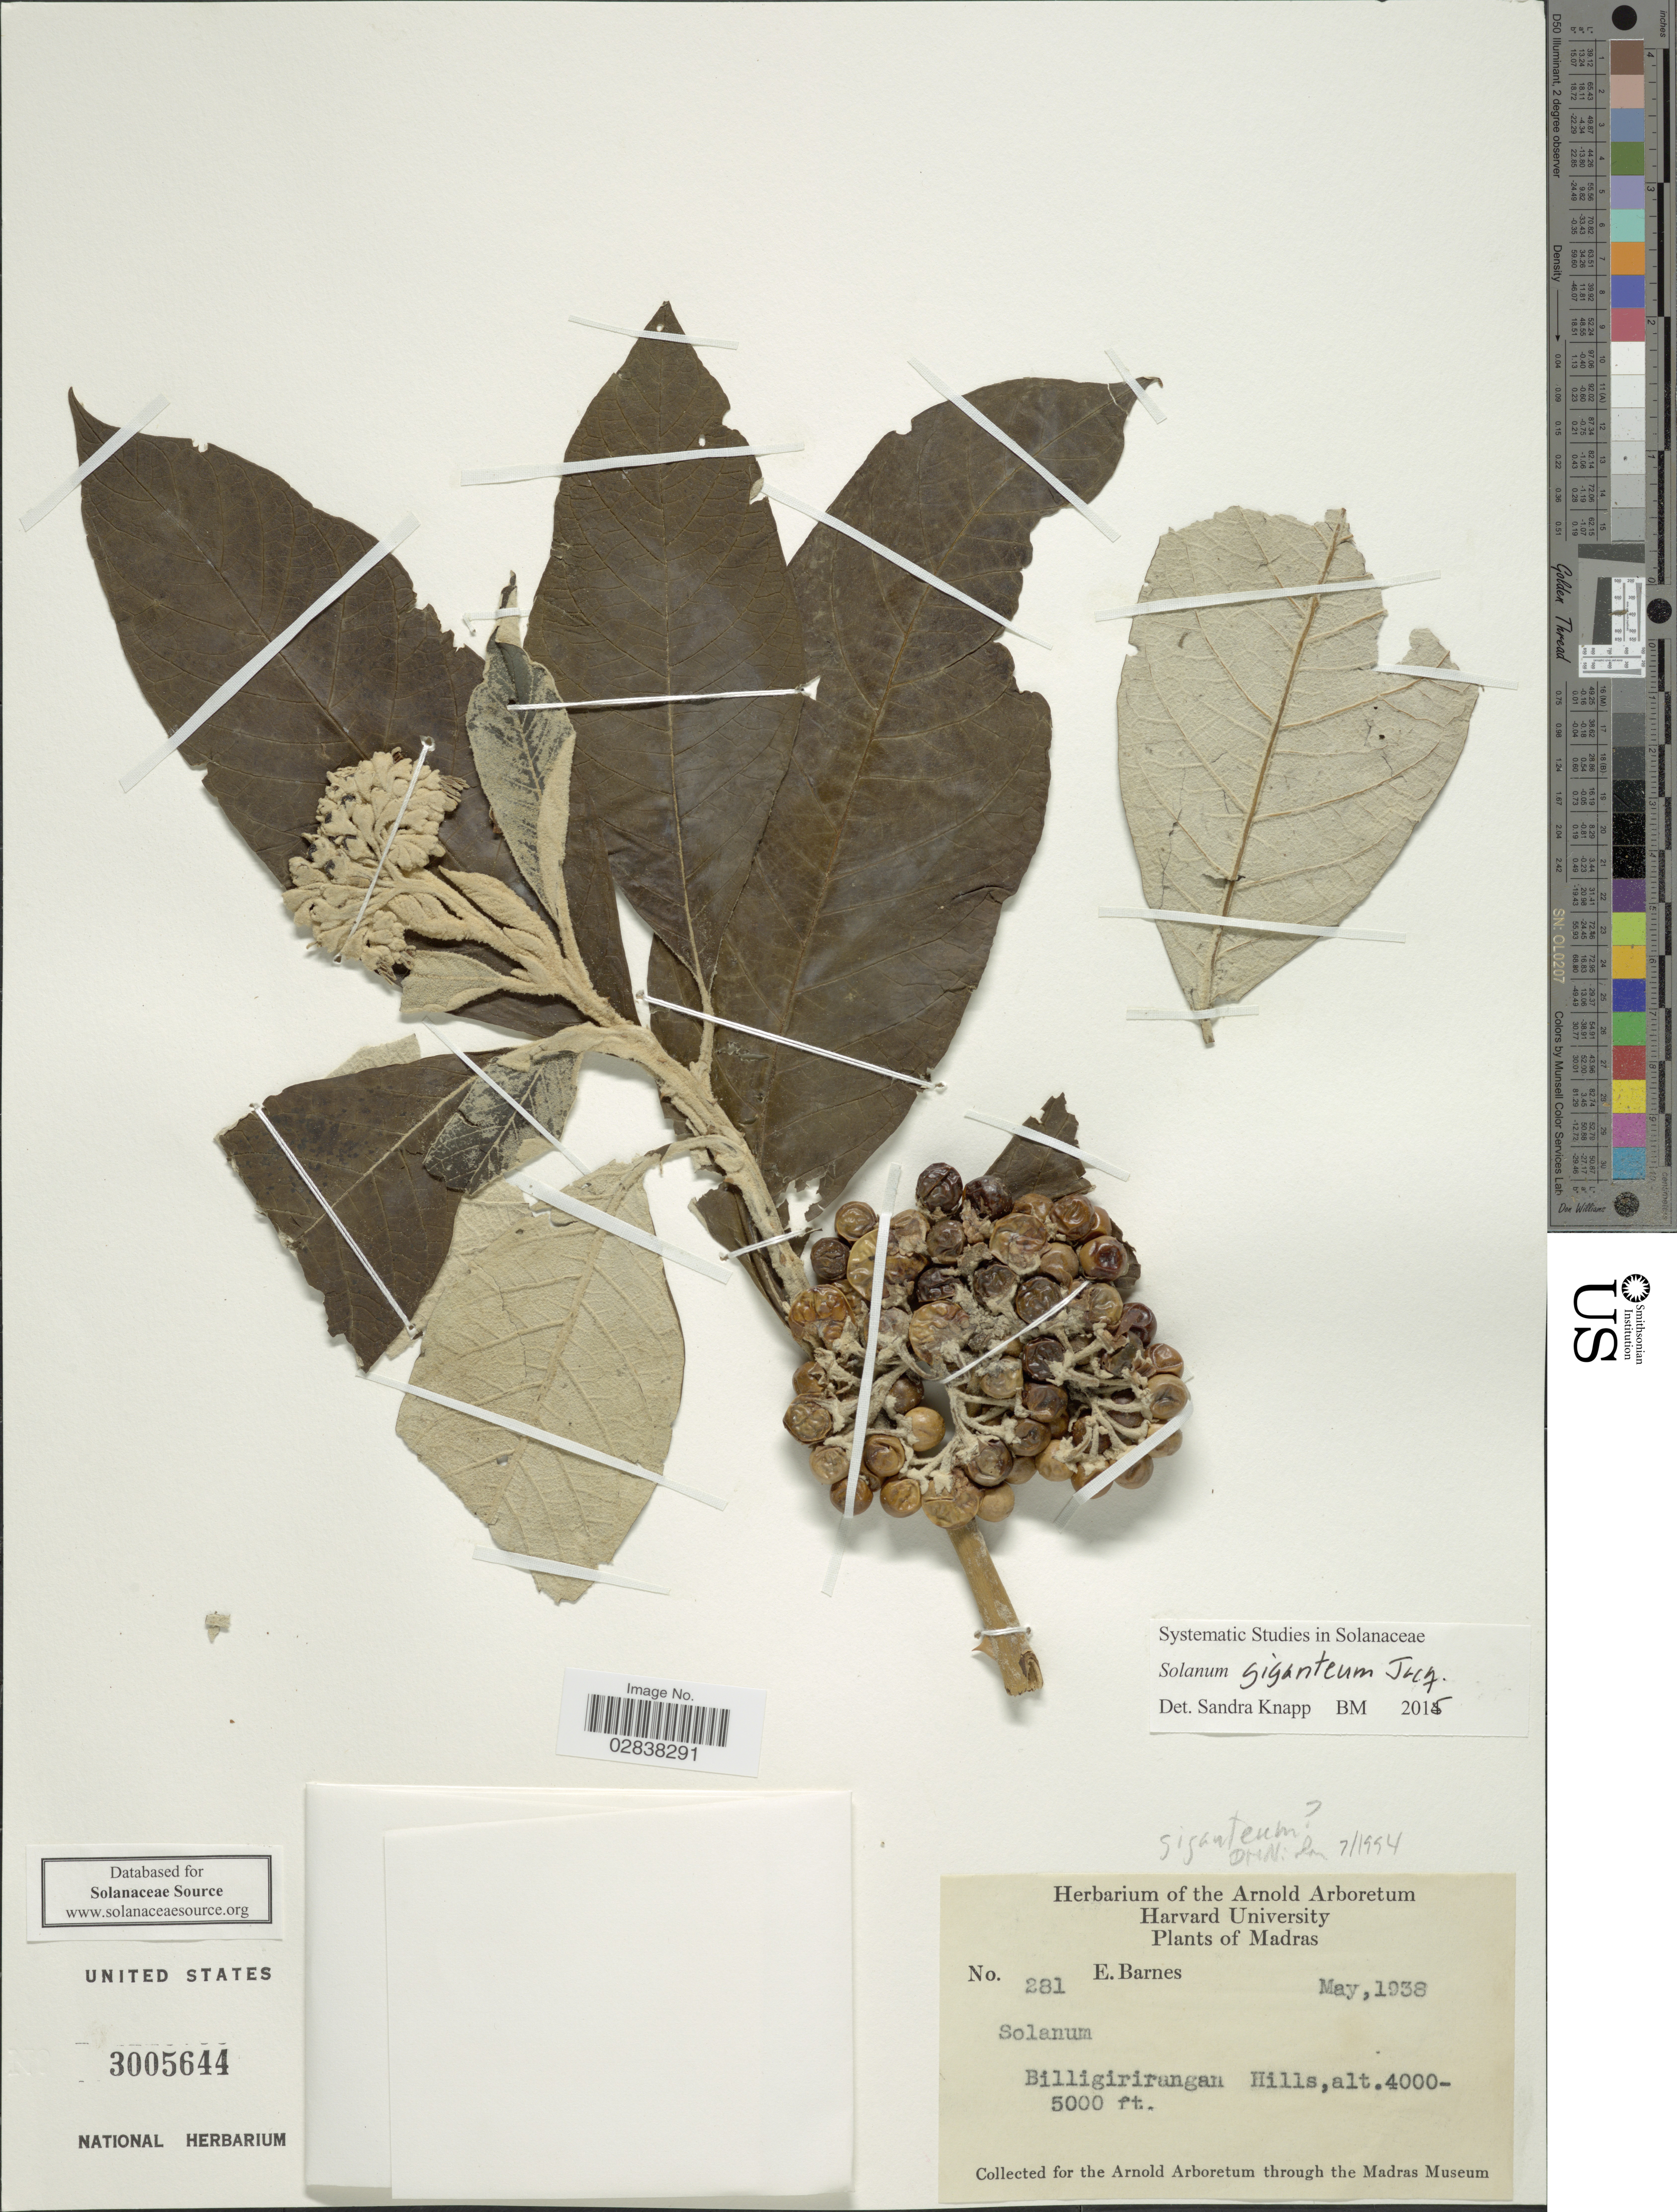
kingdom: Plantae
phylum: Tracheophyta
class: Magnoliopsida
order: Solanales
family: Solanaceae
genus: Solanum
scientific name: Solanum giganteum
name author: Jacq.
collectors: E. Barnes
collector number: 281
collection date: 1938-05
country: India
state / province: Tamil Nadu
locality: Madras, Billigirirangan Hills.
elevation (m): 1219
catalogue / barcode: US 3005644